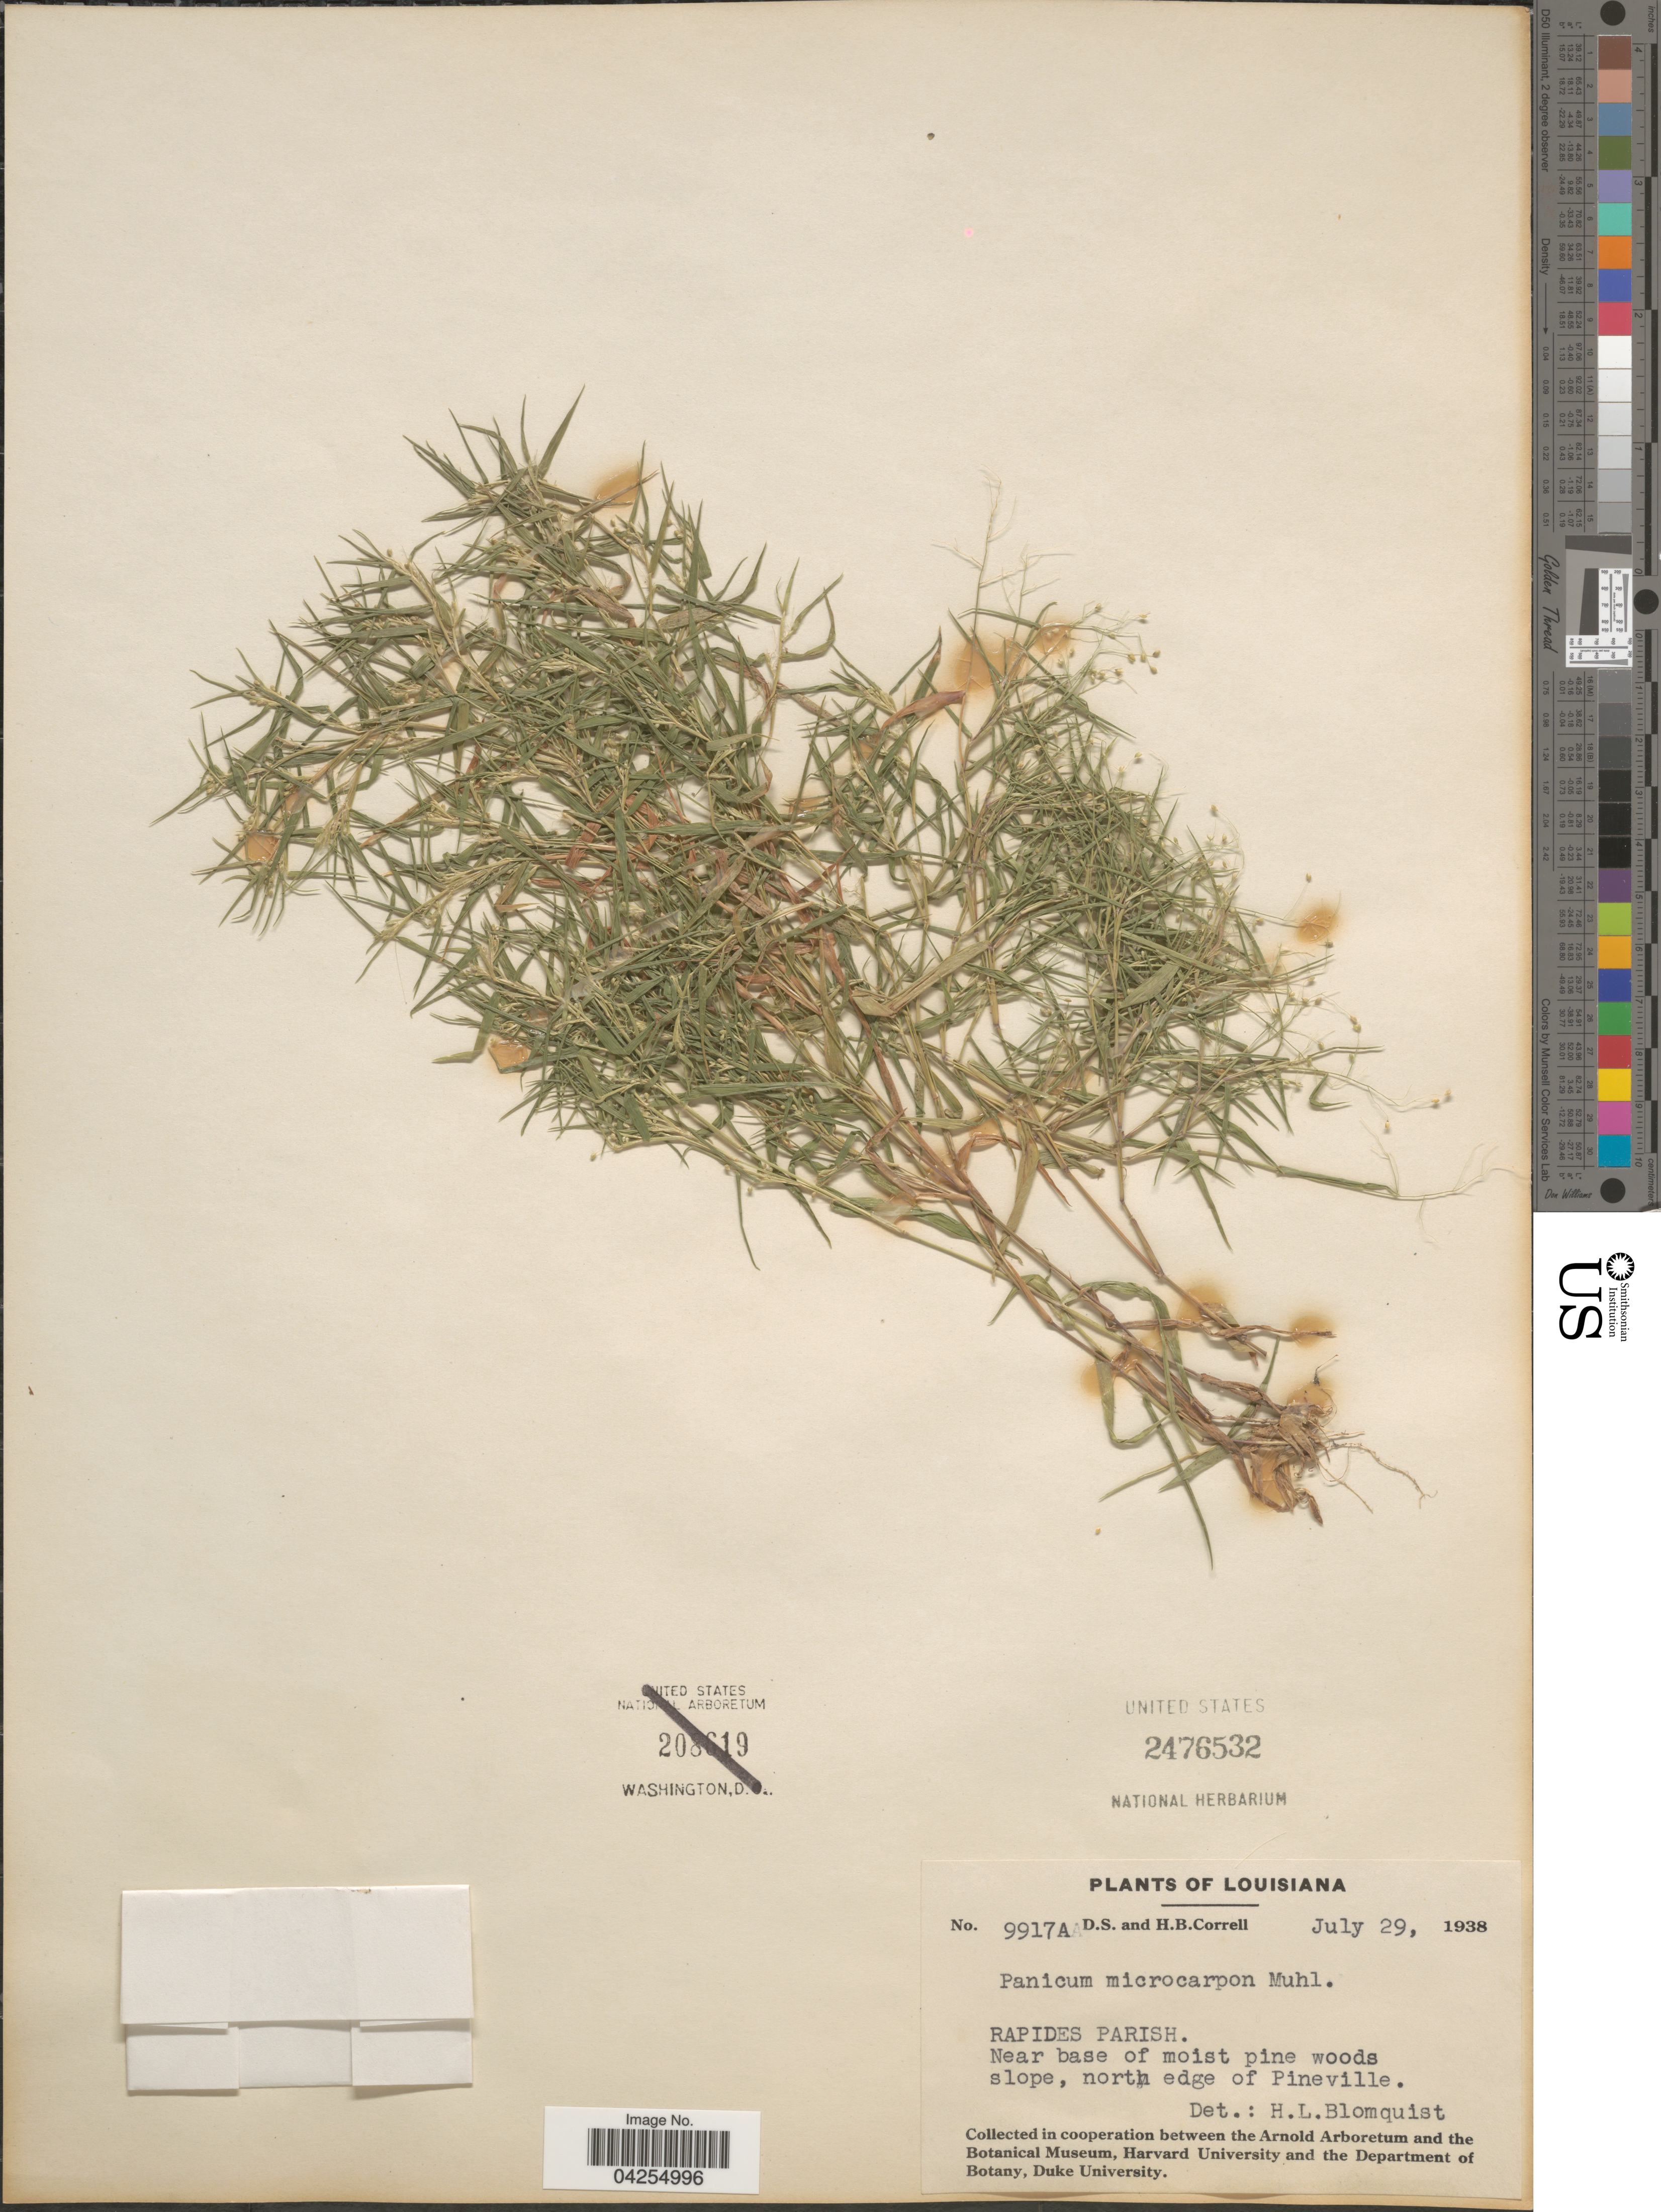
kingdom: Plantae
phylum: Tracheophyta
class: Liliopsida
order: Poales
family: Poaceae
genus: Dichanthelium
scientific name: Dichanthelium dichotomum var. dichotomum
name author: (L.) Gould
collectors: D. S. Correll & H. Correll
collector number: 9917A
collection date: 1938-07-29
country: United States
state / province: Louisiana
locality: Rapides Parish. Near base of moist pine woods slope, north edge of Pineville.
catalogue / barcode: US 2476532